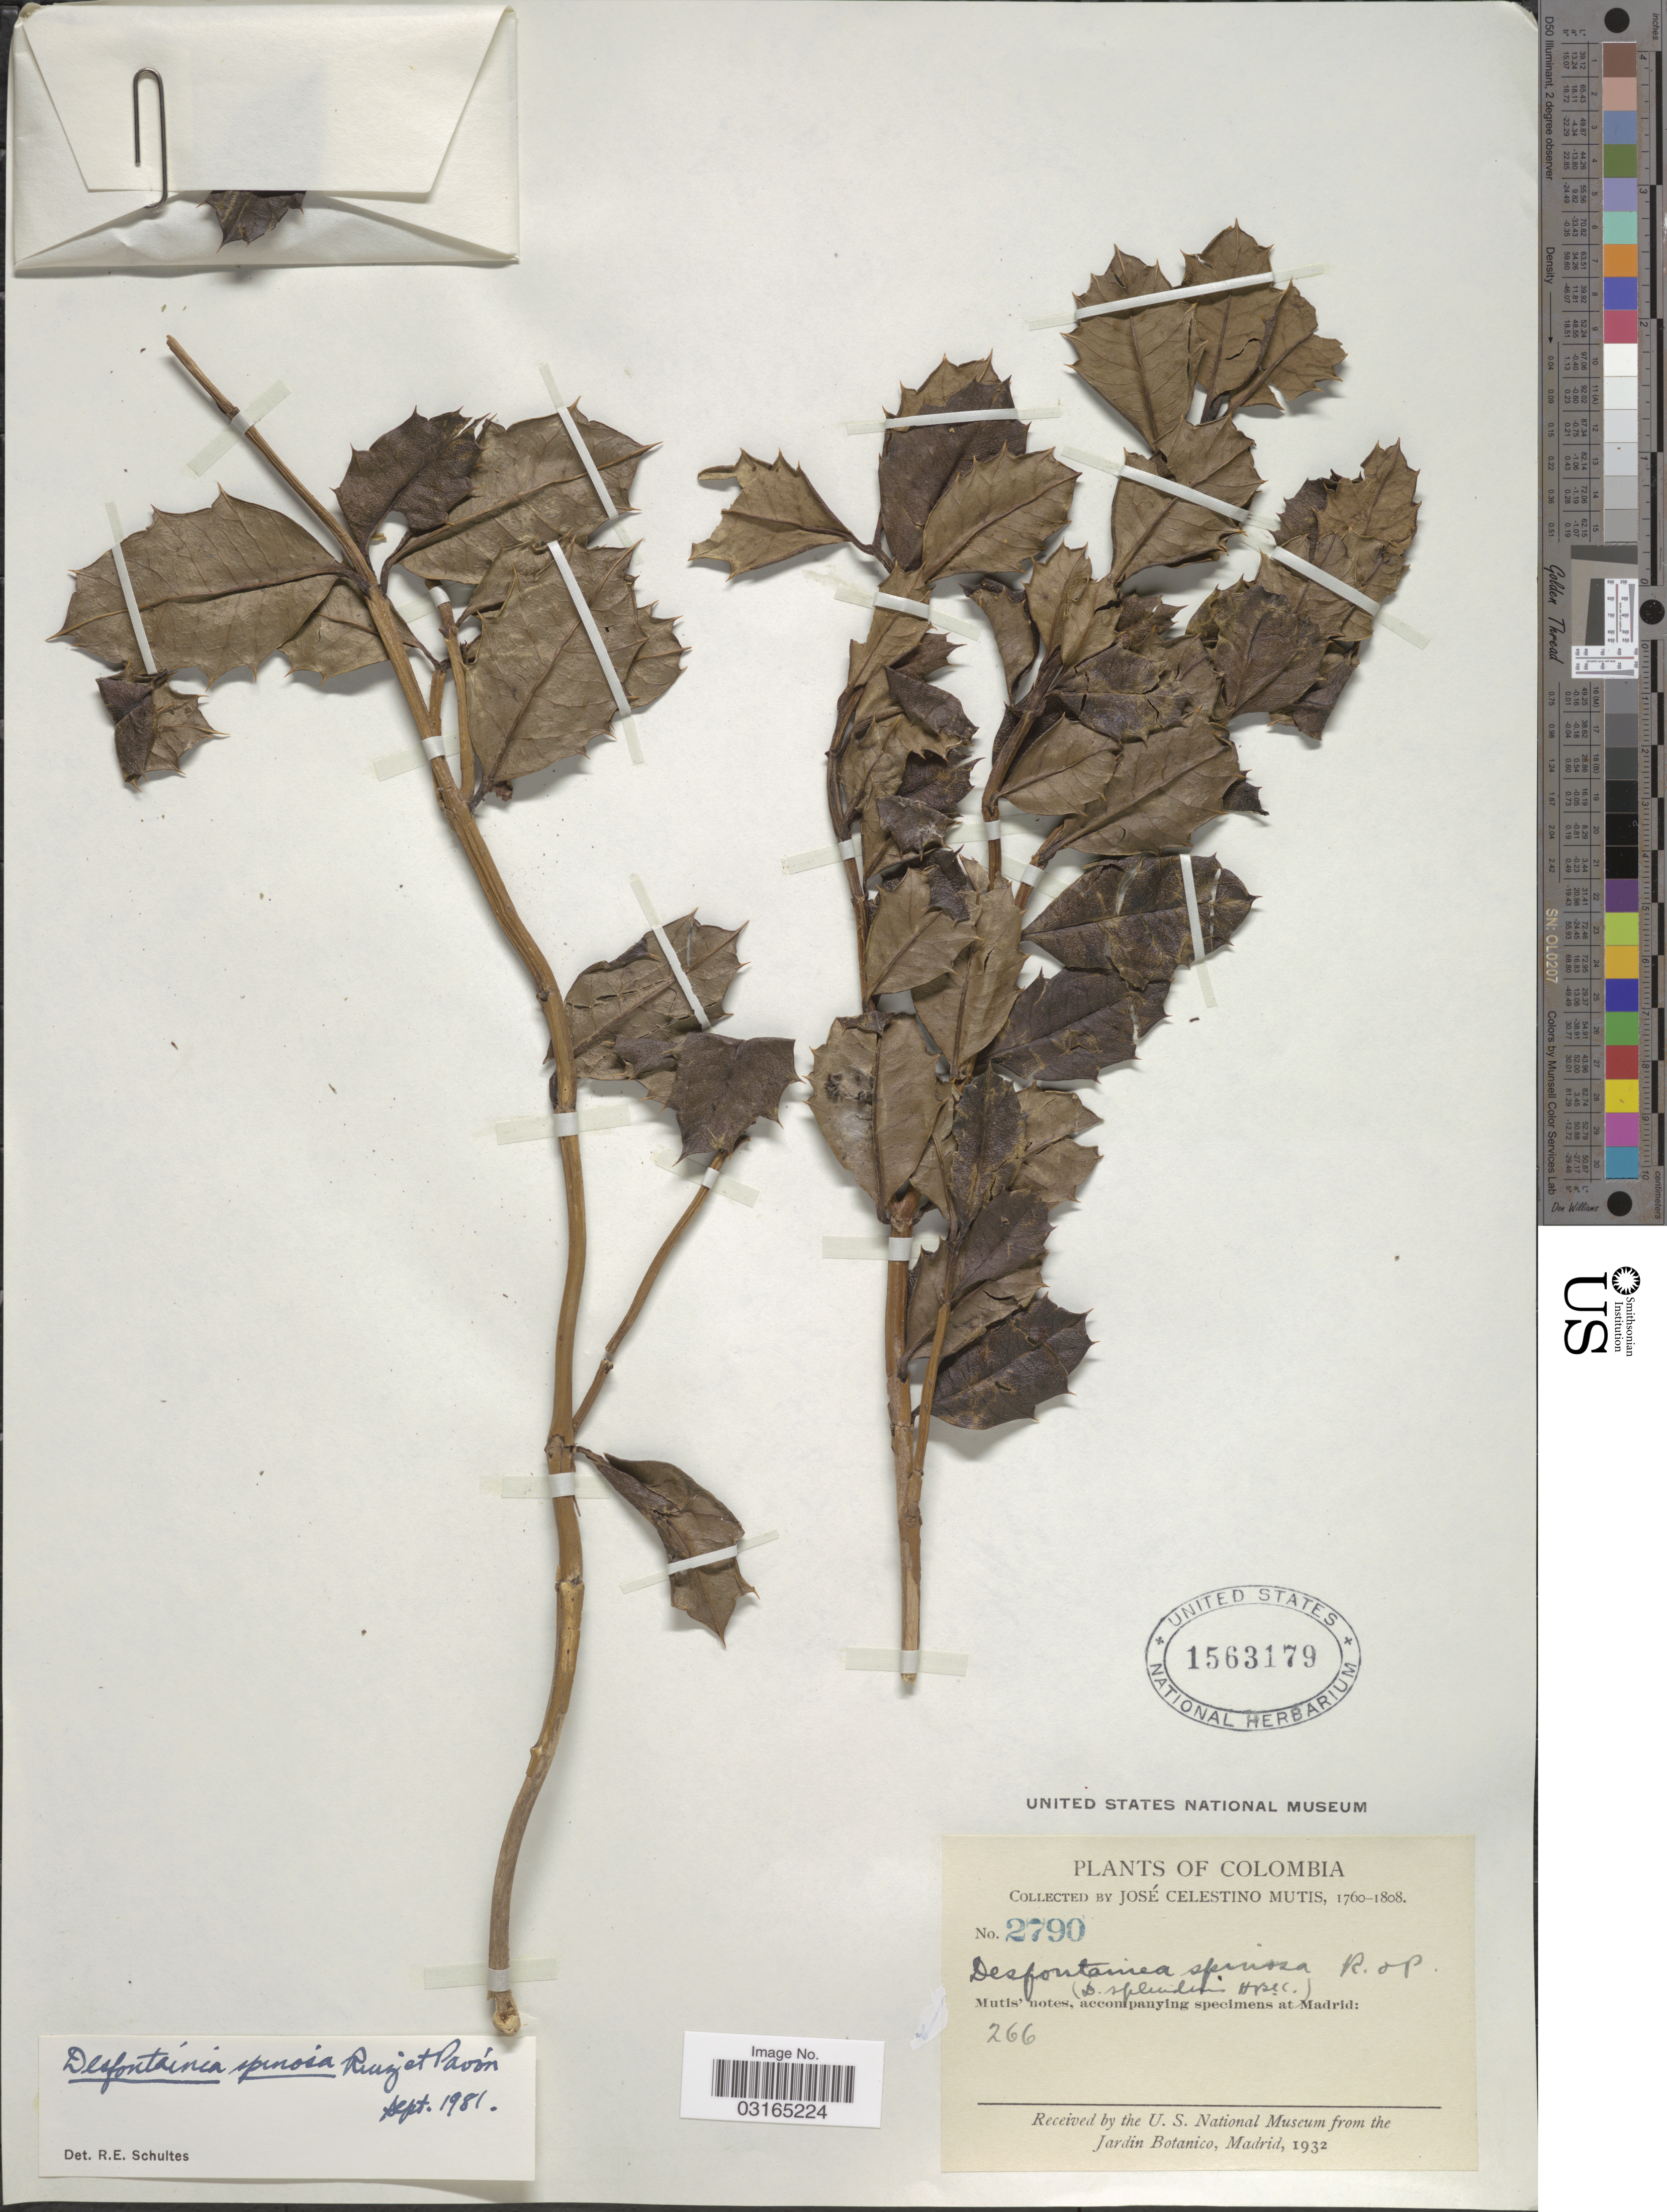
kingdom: Plantae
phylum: Tracheophyta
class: Magnoliopsida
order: Bruniales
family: Columelliaceae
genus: Desfontainia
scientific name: Desfontainia spinosa var. spinosa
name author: Ruiz & Pav.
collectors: J. C. B. Mutis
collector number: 2790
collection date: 1760/1808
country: Colombia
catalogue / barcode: US 1563179